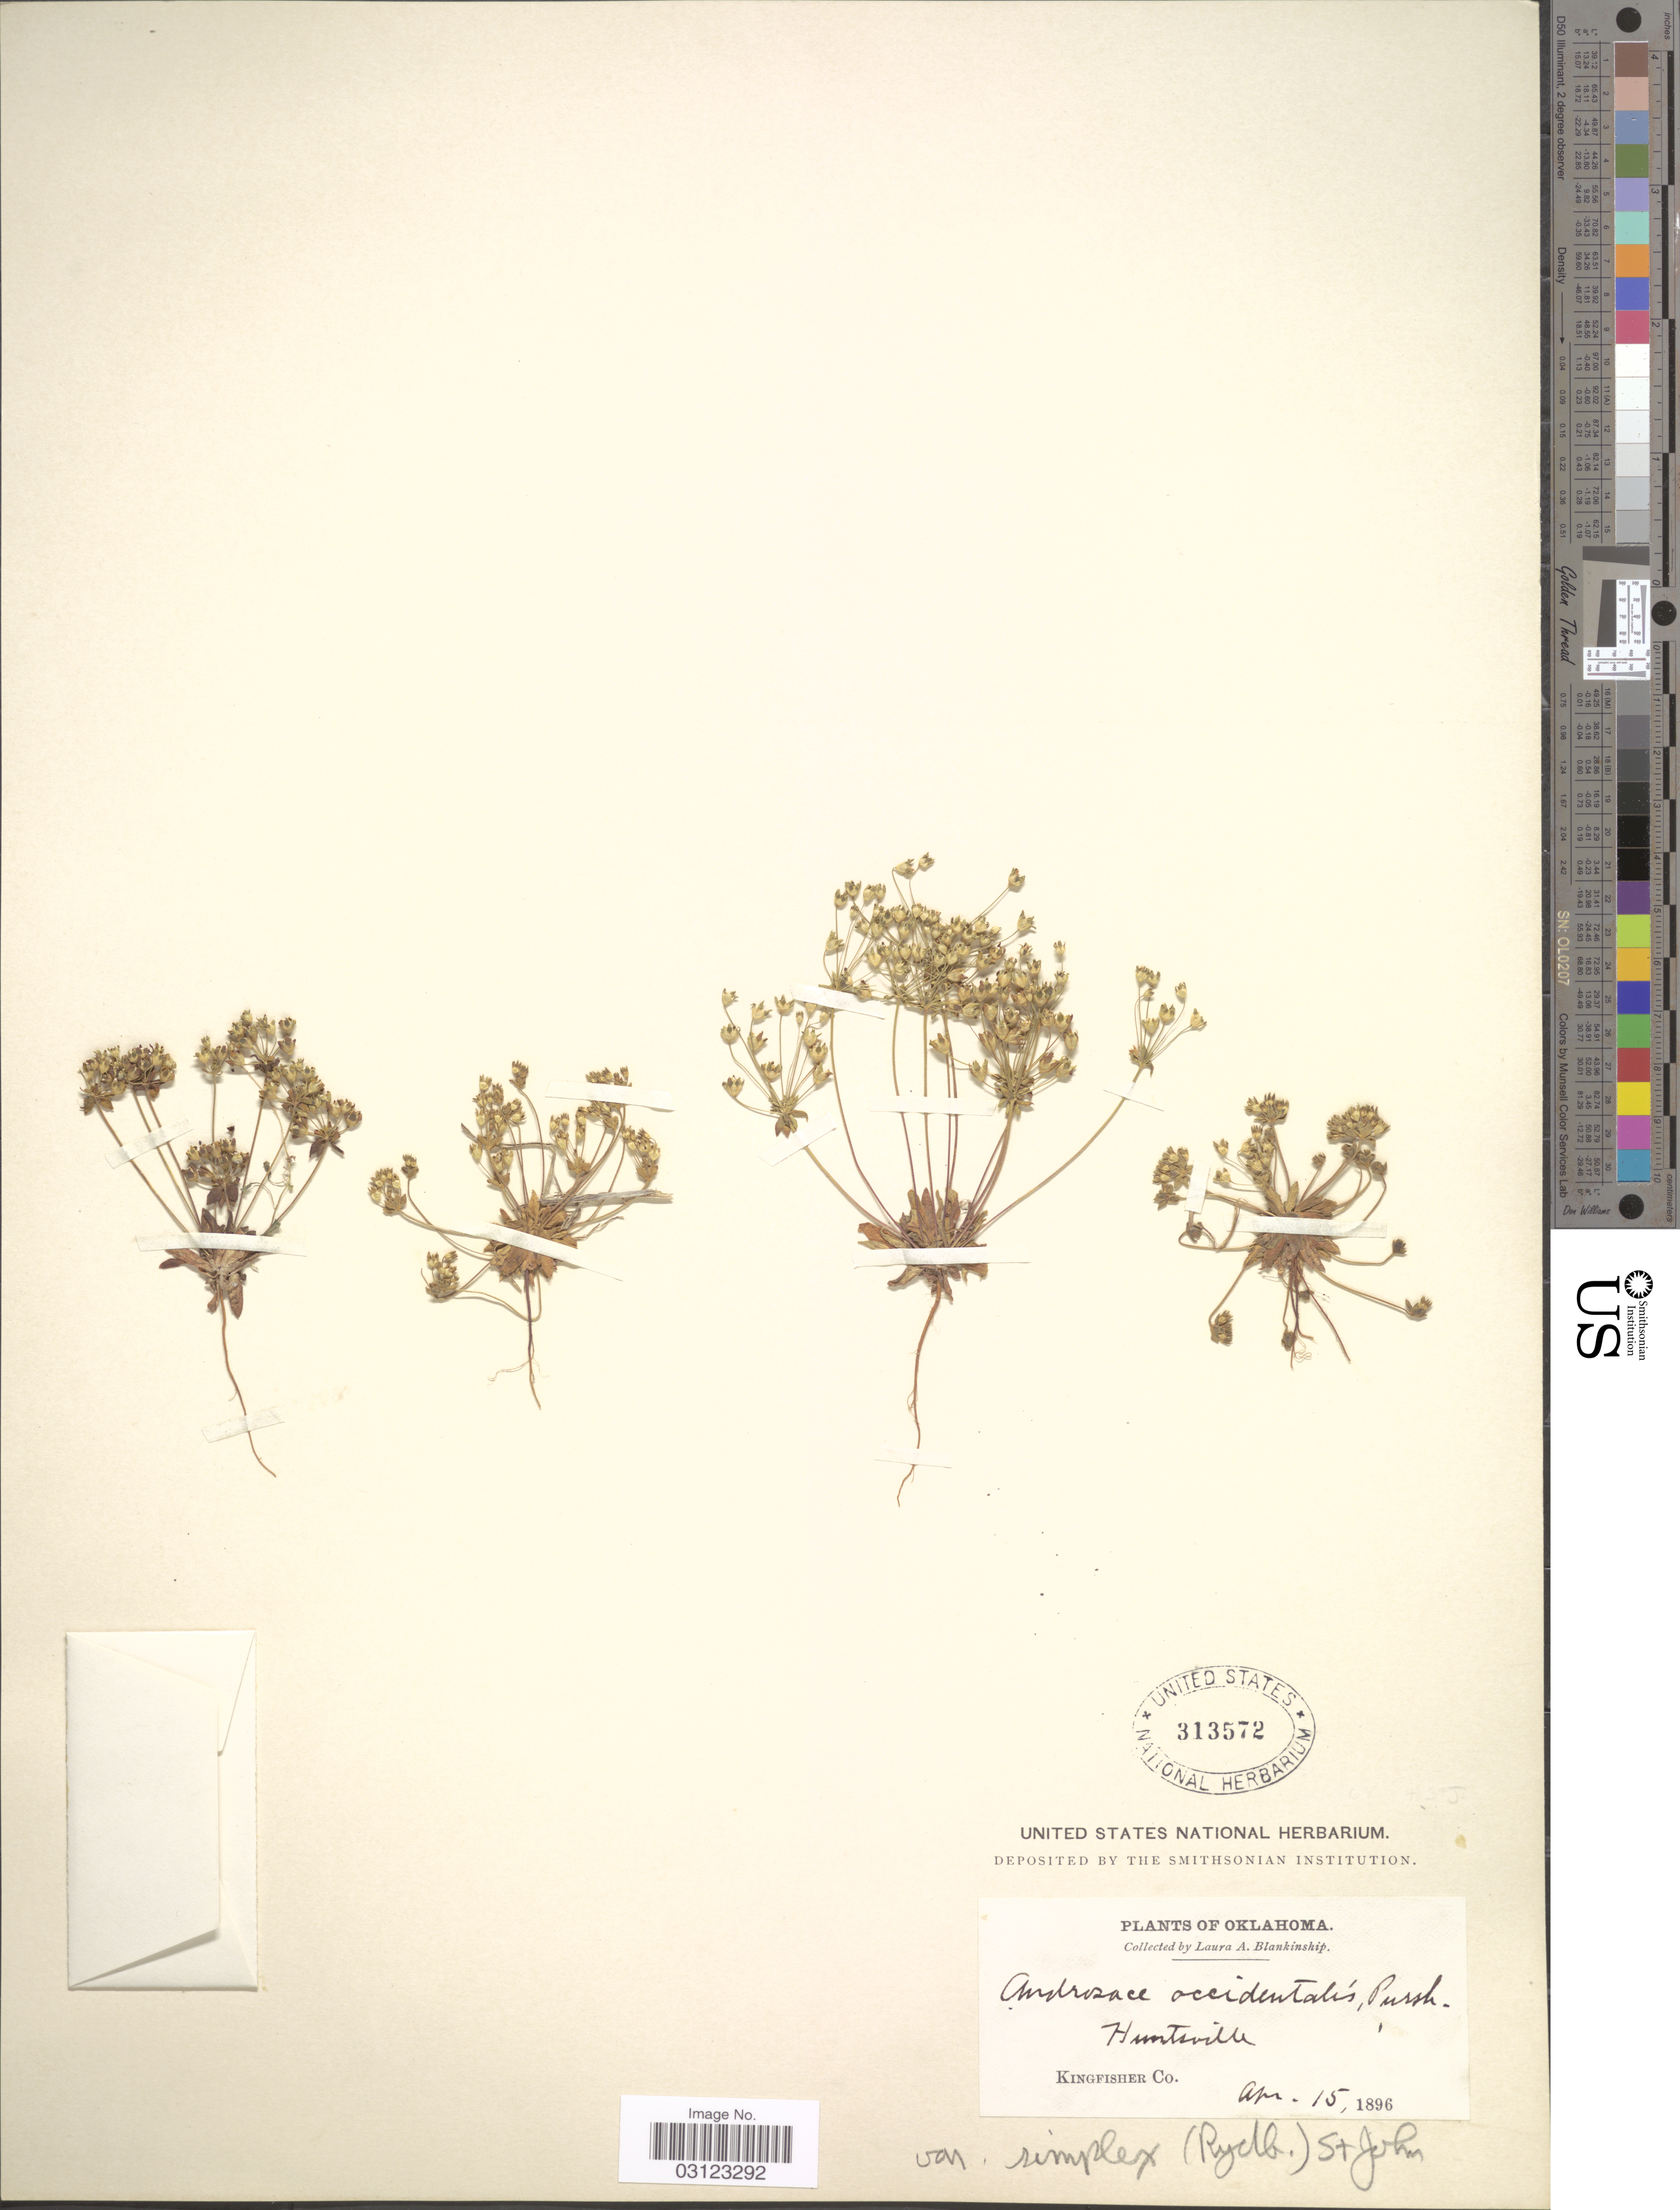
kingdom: Plantae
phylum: Tracheophyta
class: Magnoliopsida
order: Ericales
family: Primulaceae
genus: Androsace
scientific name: Androsace occidentalis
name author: (Pursh) Pursh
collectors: L. A. Blankinship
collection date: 1896-04-15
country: United States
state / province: Oklahoma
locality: Huntsville. Kingfisher Co.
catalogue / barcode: US 313572